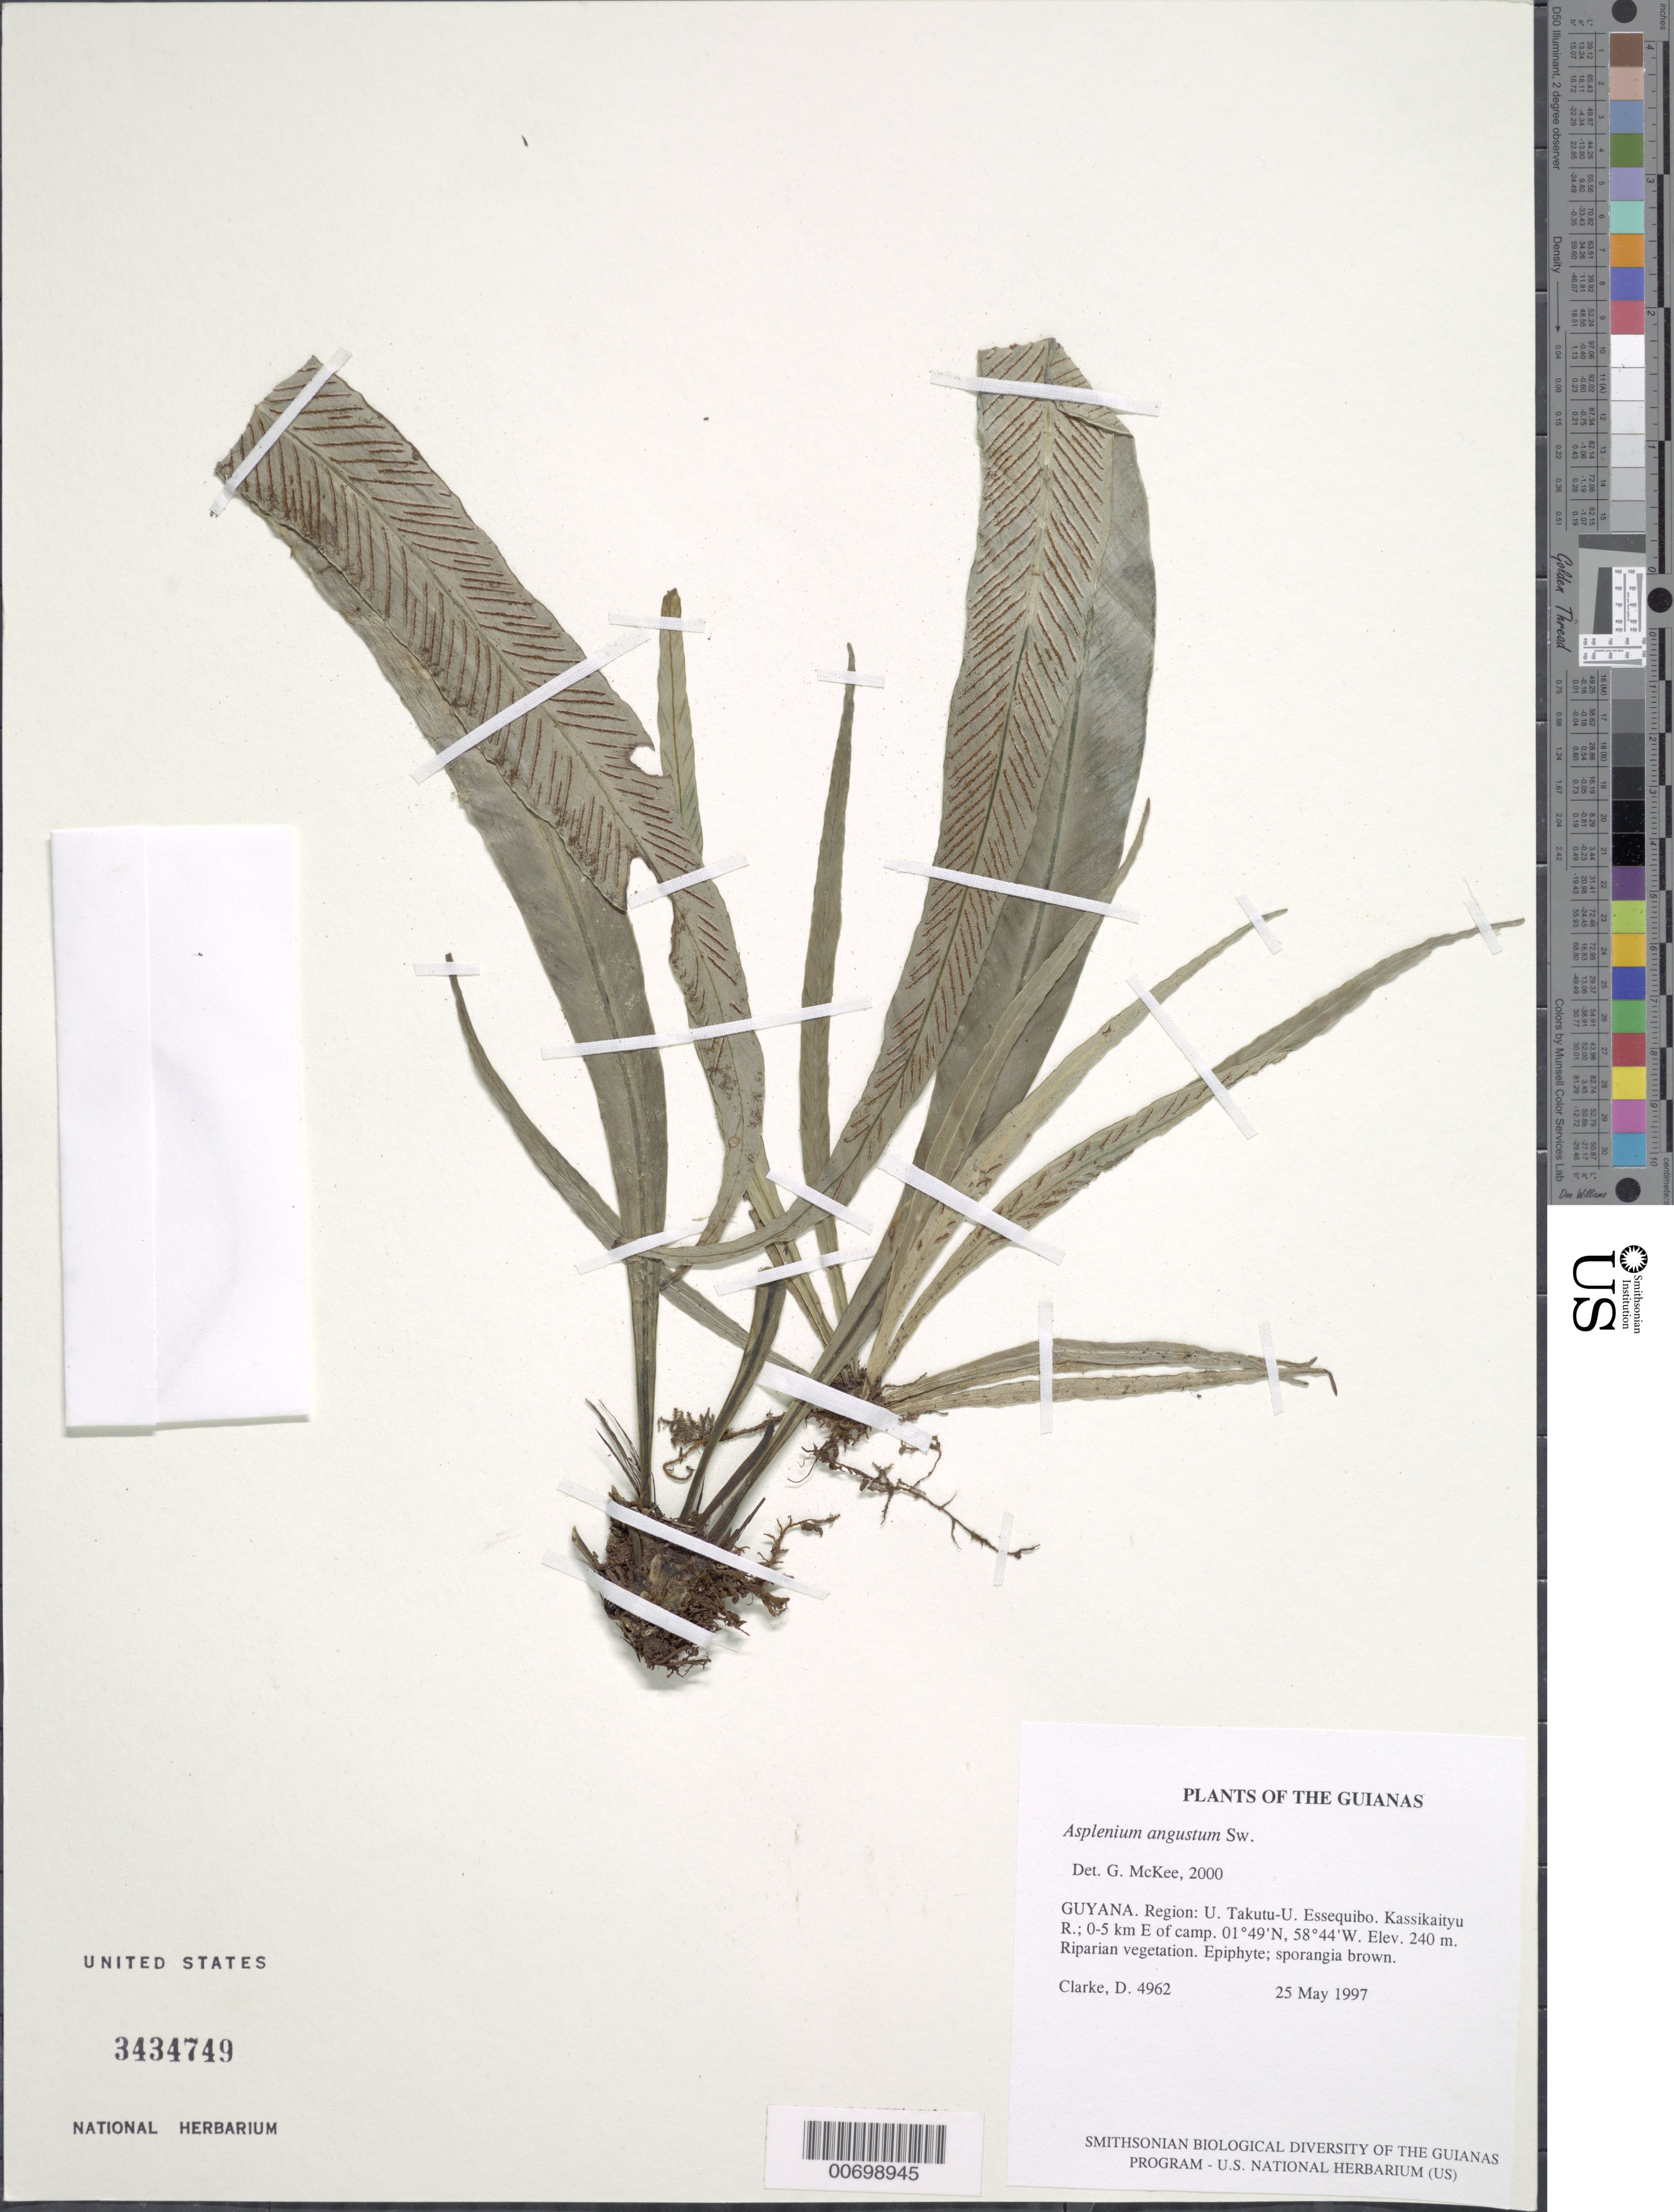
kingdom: Plantae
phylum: Tracheophyta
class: Polypodiopsida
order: Polypodiales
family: Aspleniaceae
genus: Asplenium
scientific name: Asplenium angustum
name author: Sw.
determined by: McKee, G. S., (US), NMNH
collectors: H. D. Clarke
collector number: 4962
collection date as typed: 25 May 1997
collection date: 1997-05-25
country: Guyana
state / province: U. Takutu-U. Essequibo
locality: Kassikaityu R.; 0-5 km E of camp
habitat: Riparian vegetation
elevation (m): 240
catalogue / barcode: US 3434749